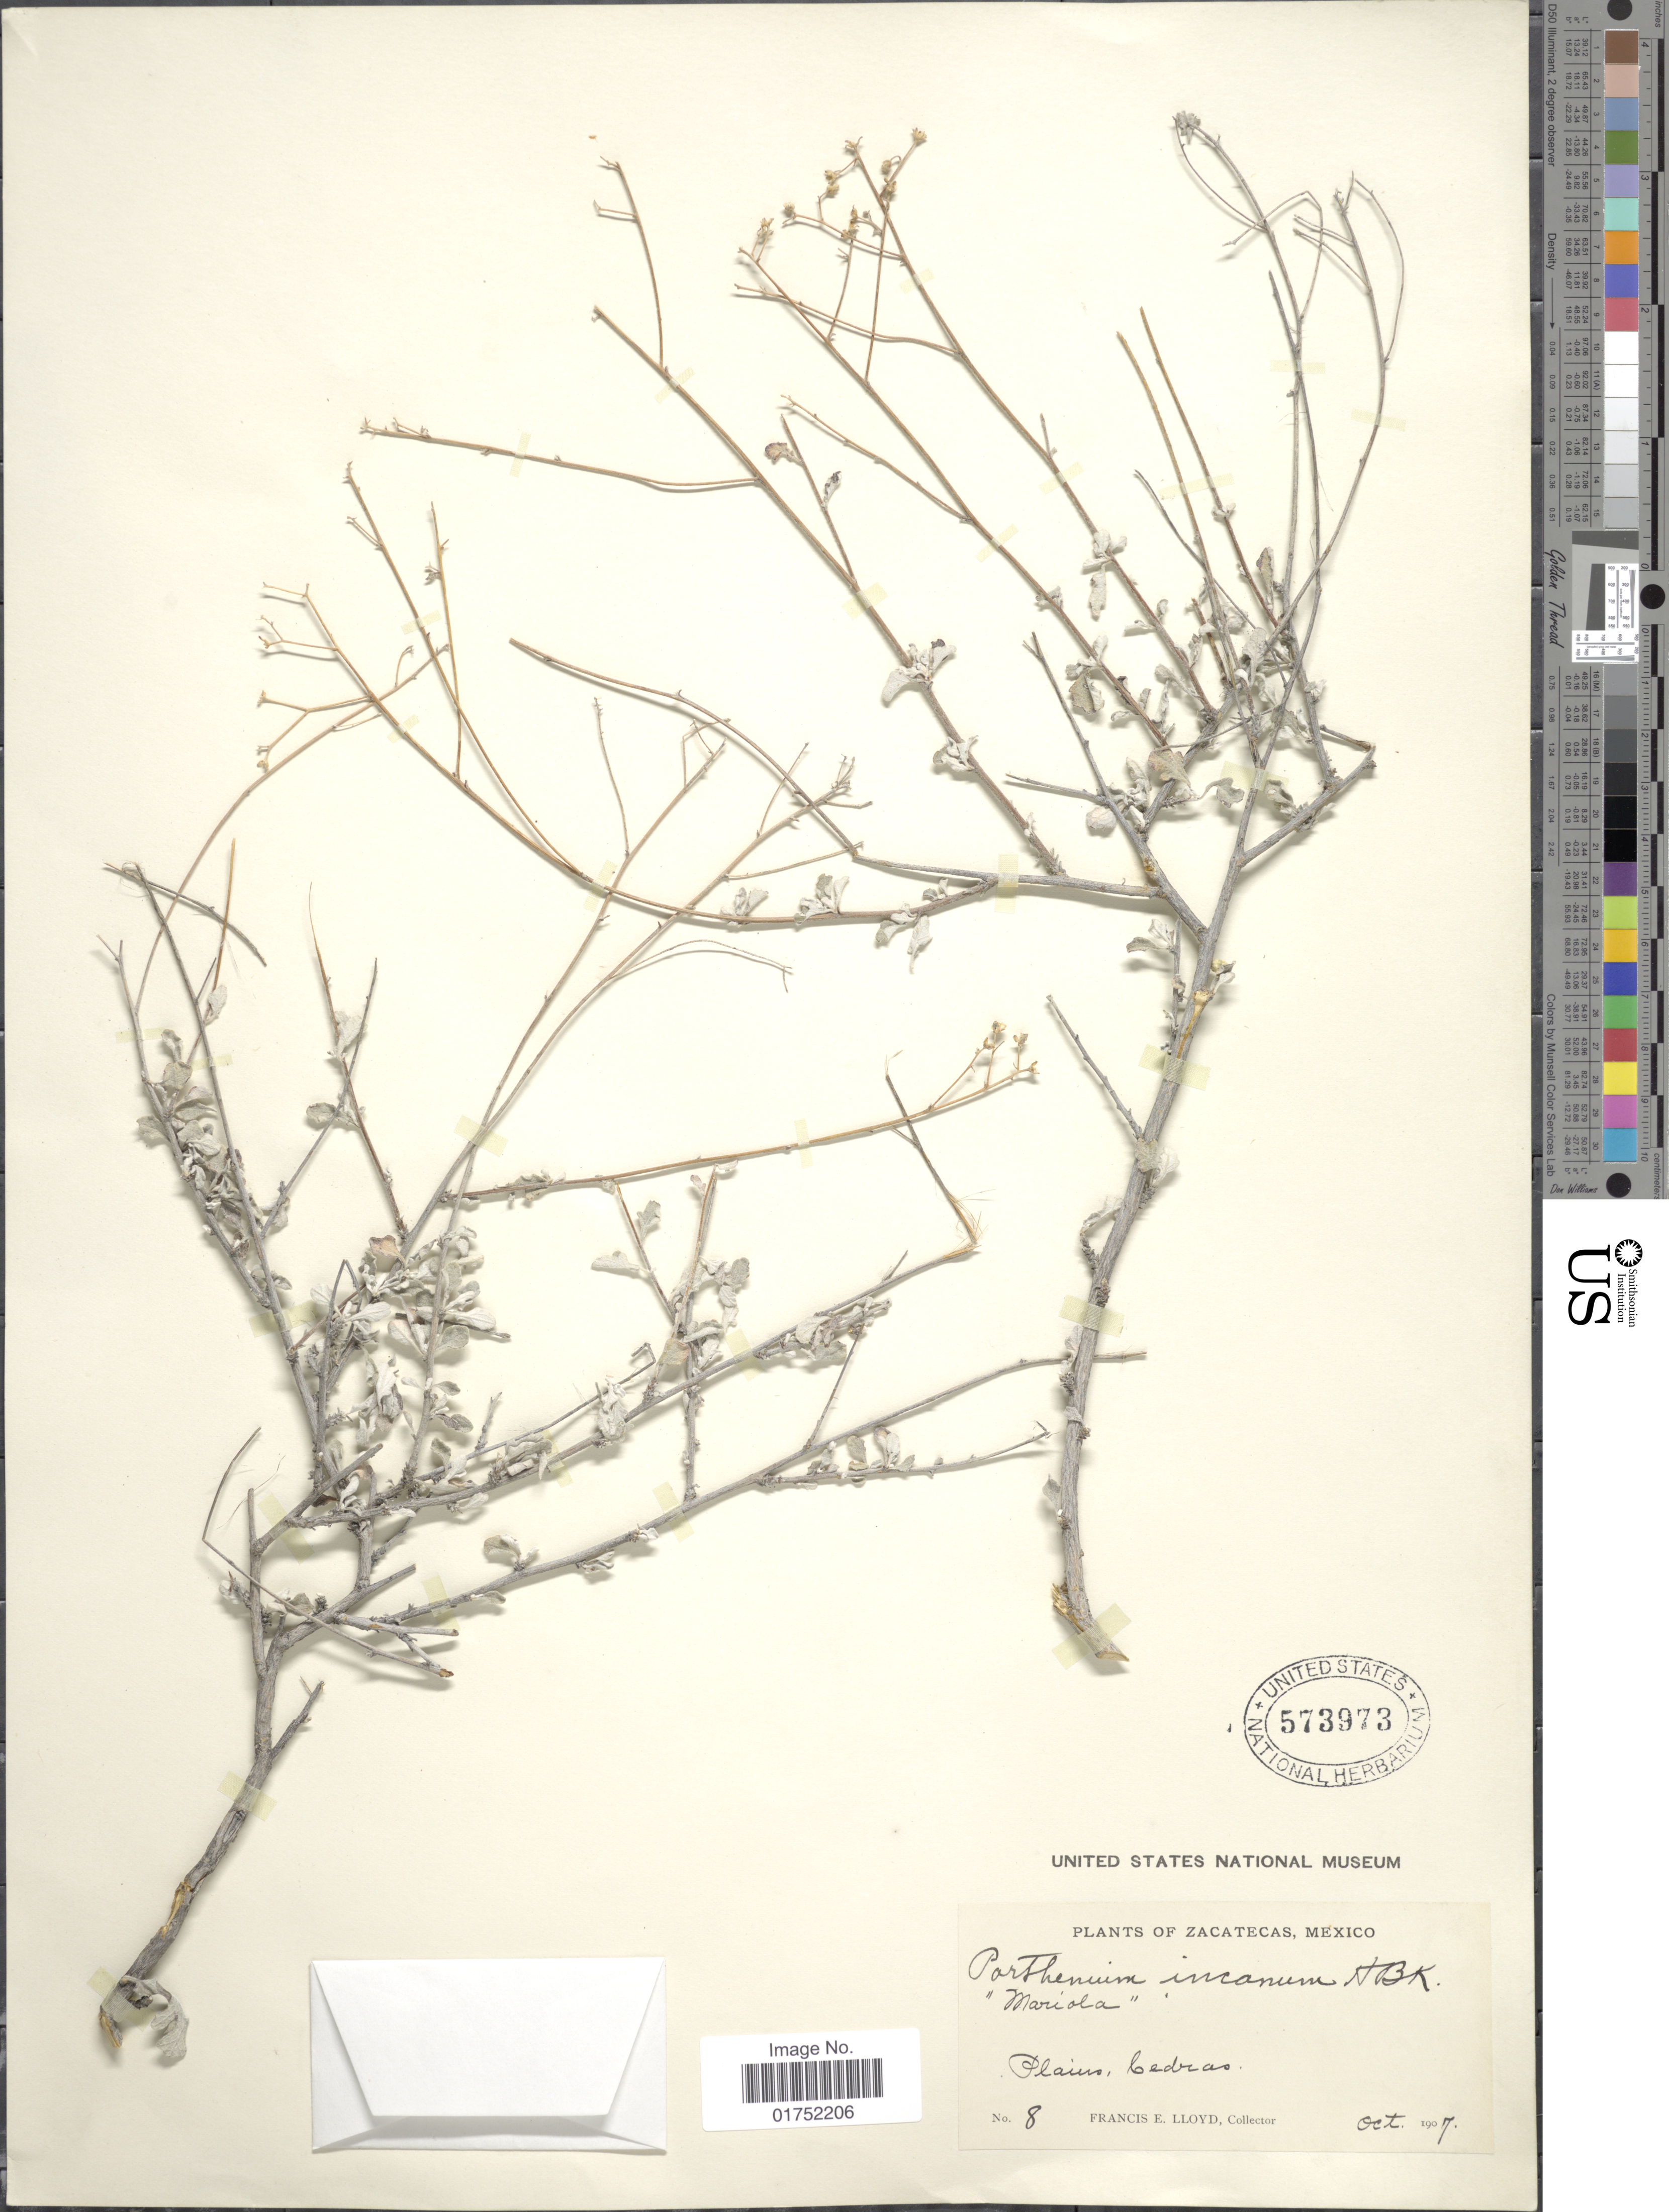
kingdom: Plantae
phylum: Tracheophyta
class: Magnoliopsida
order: Asterales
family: Asteraceae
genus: Parthenium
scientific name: Parthenium incanum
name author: Kunth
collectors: Lloyd, C. E.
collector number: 8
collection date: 1907-10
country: Mexico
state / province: Zacatecas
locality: Plains, Cedras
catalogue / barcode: US 573973